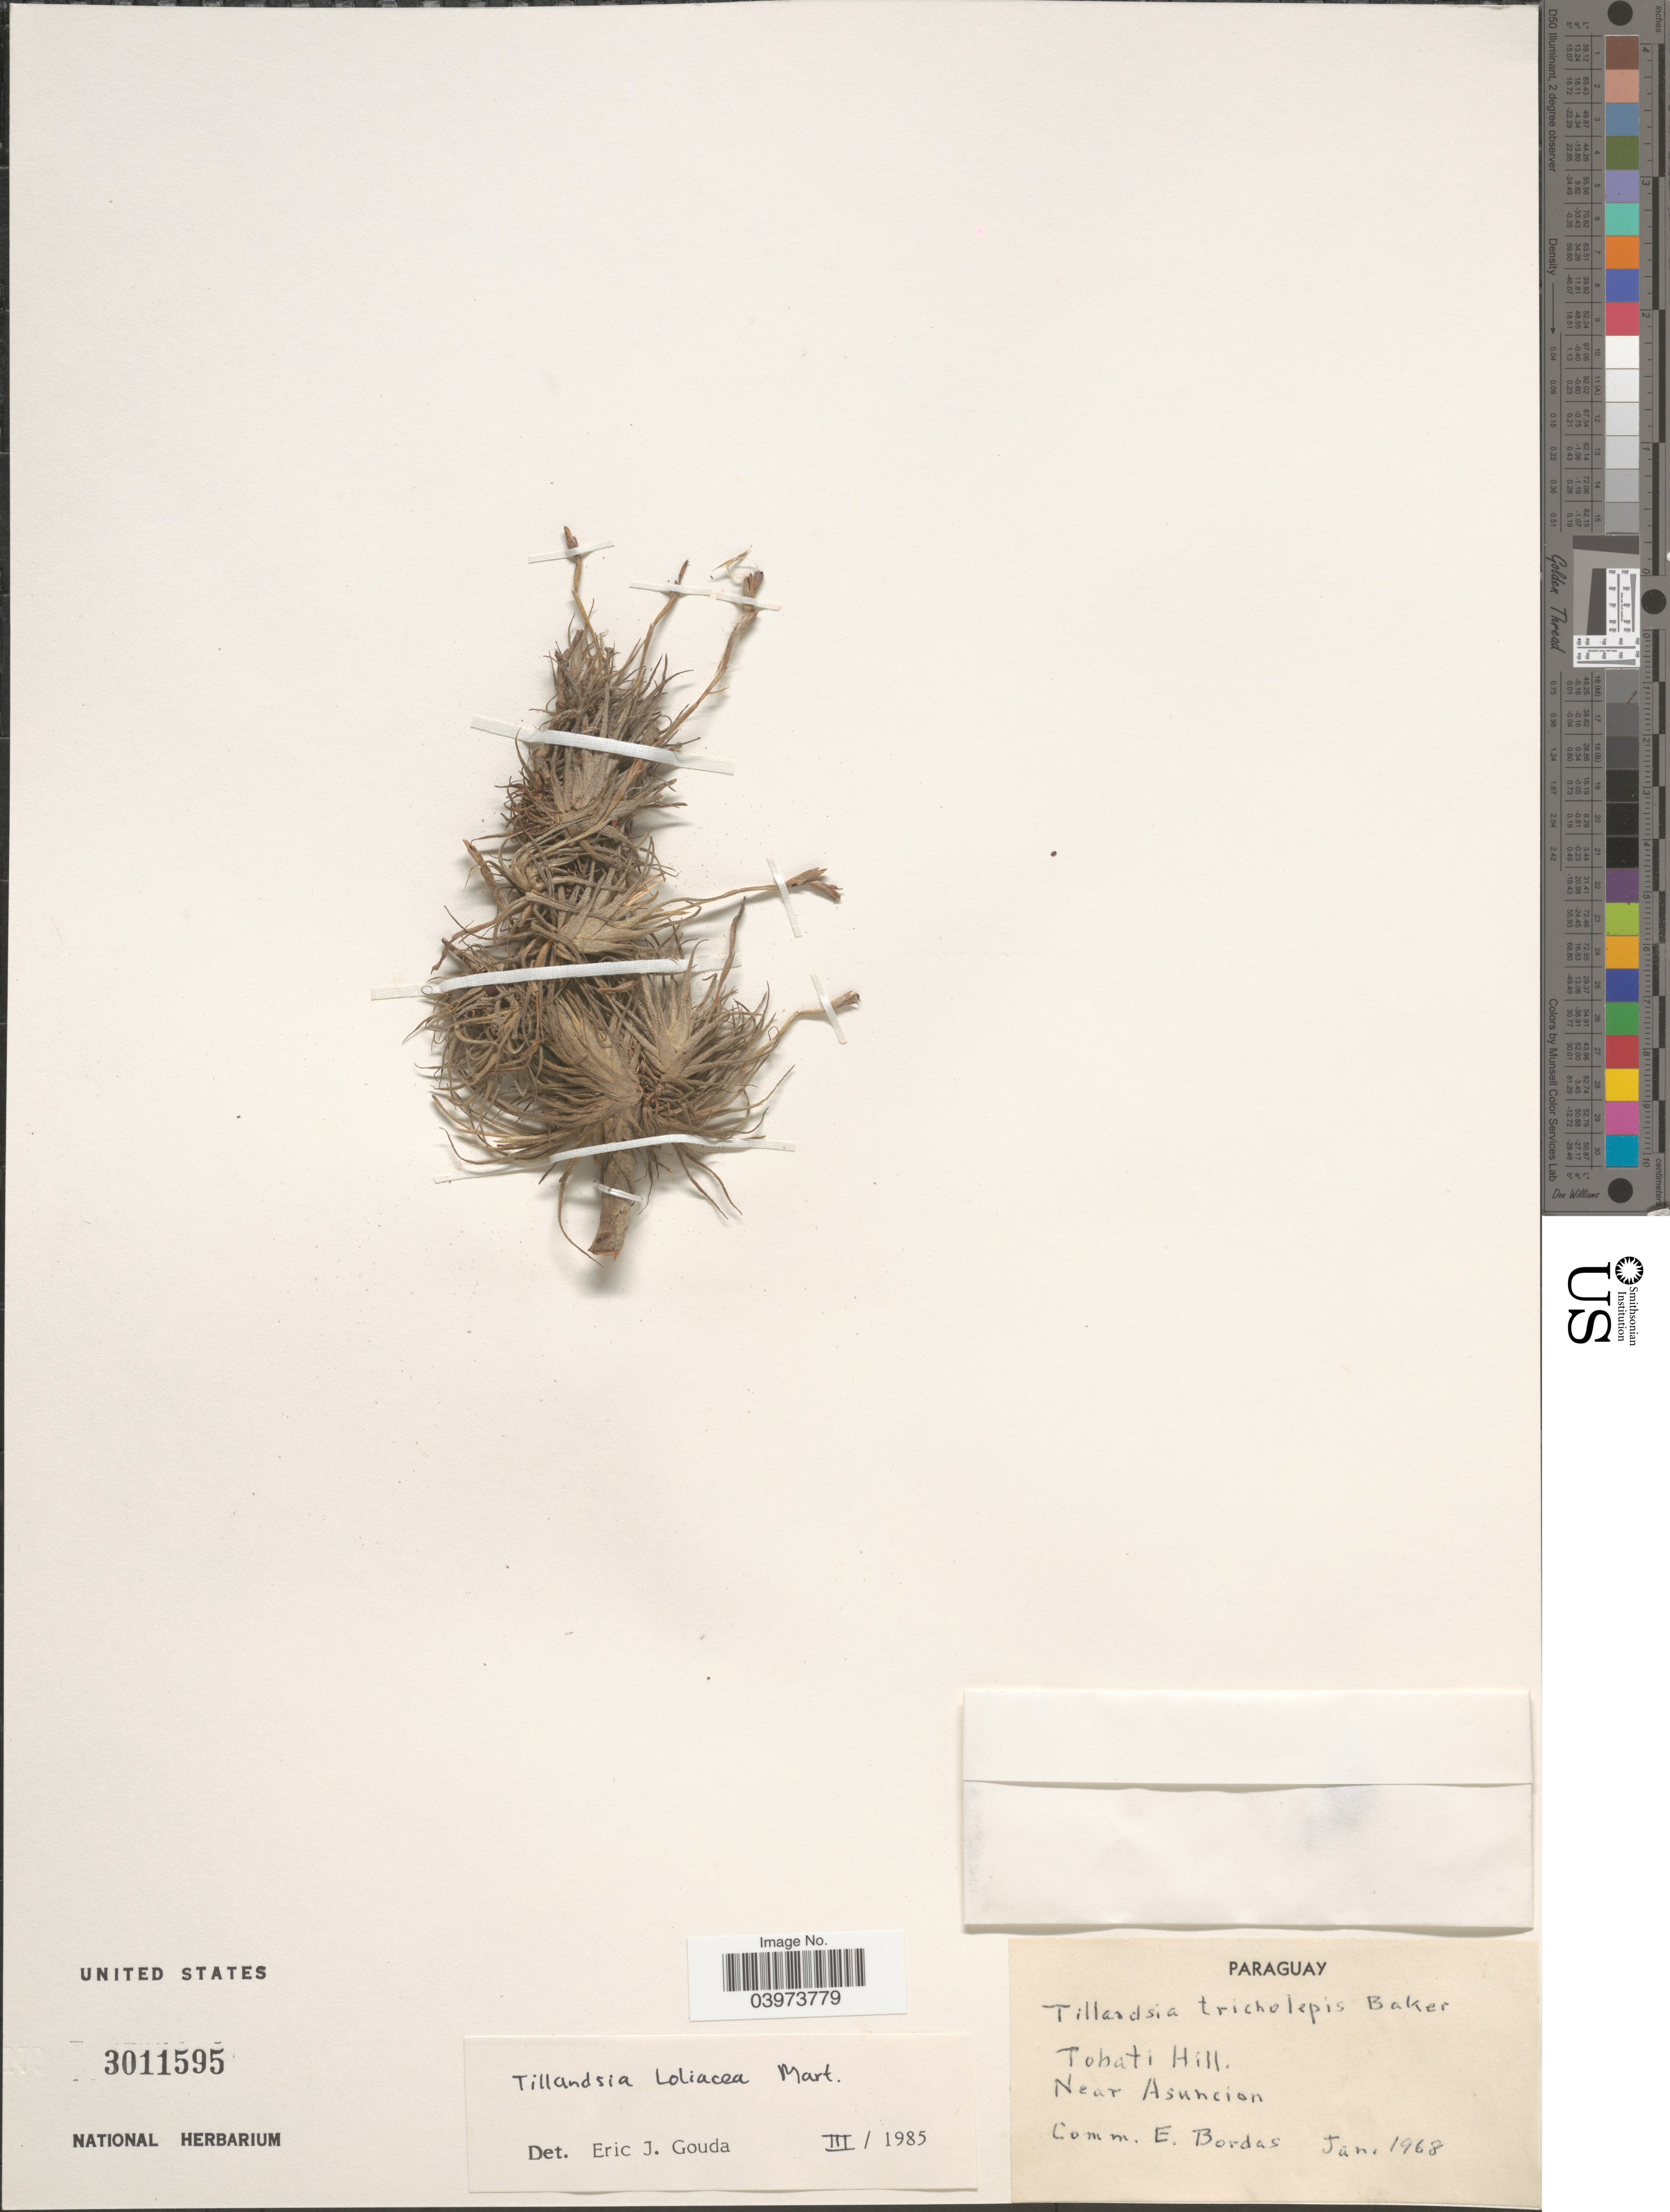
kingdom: Plantae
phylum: Tracheophyta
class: Liliopsida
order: Poales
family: Bromeliaceae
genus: Tillandsia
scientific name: Tillandsia loliacea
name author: Mart. ex Schult. f.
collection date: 1968-01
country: Paraguay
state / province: Asuncion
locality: Tobati Hill. Near Asuncion.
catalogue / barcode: US 3011595